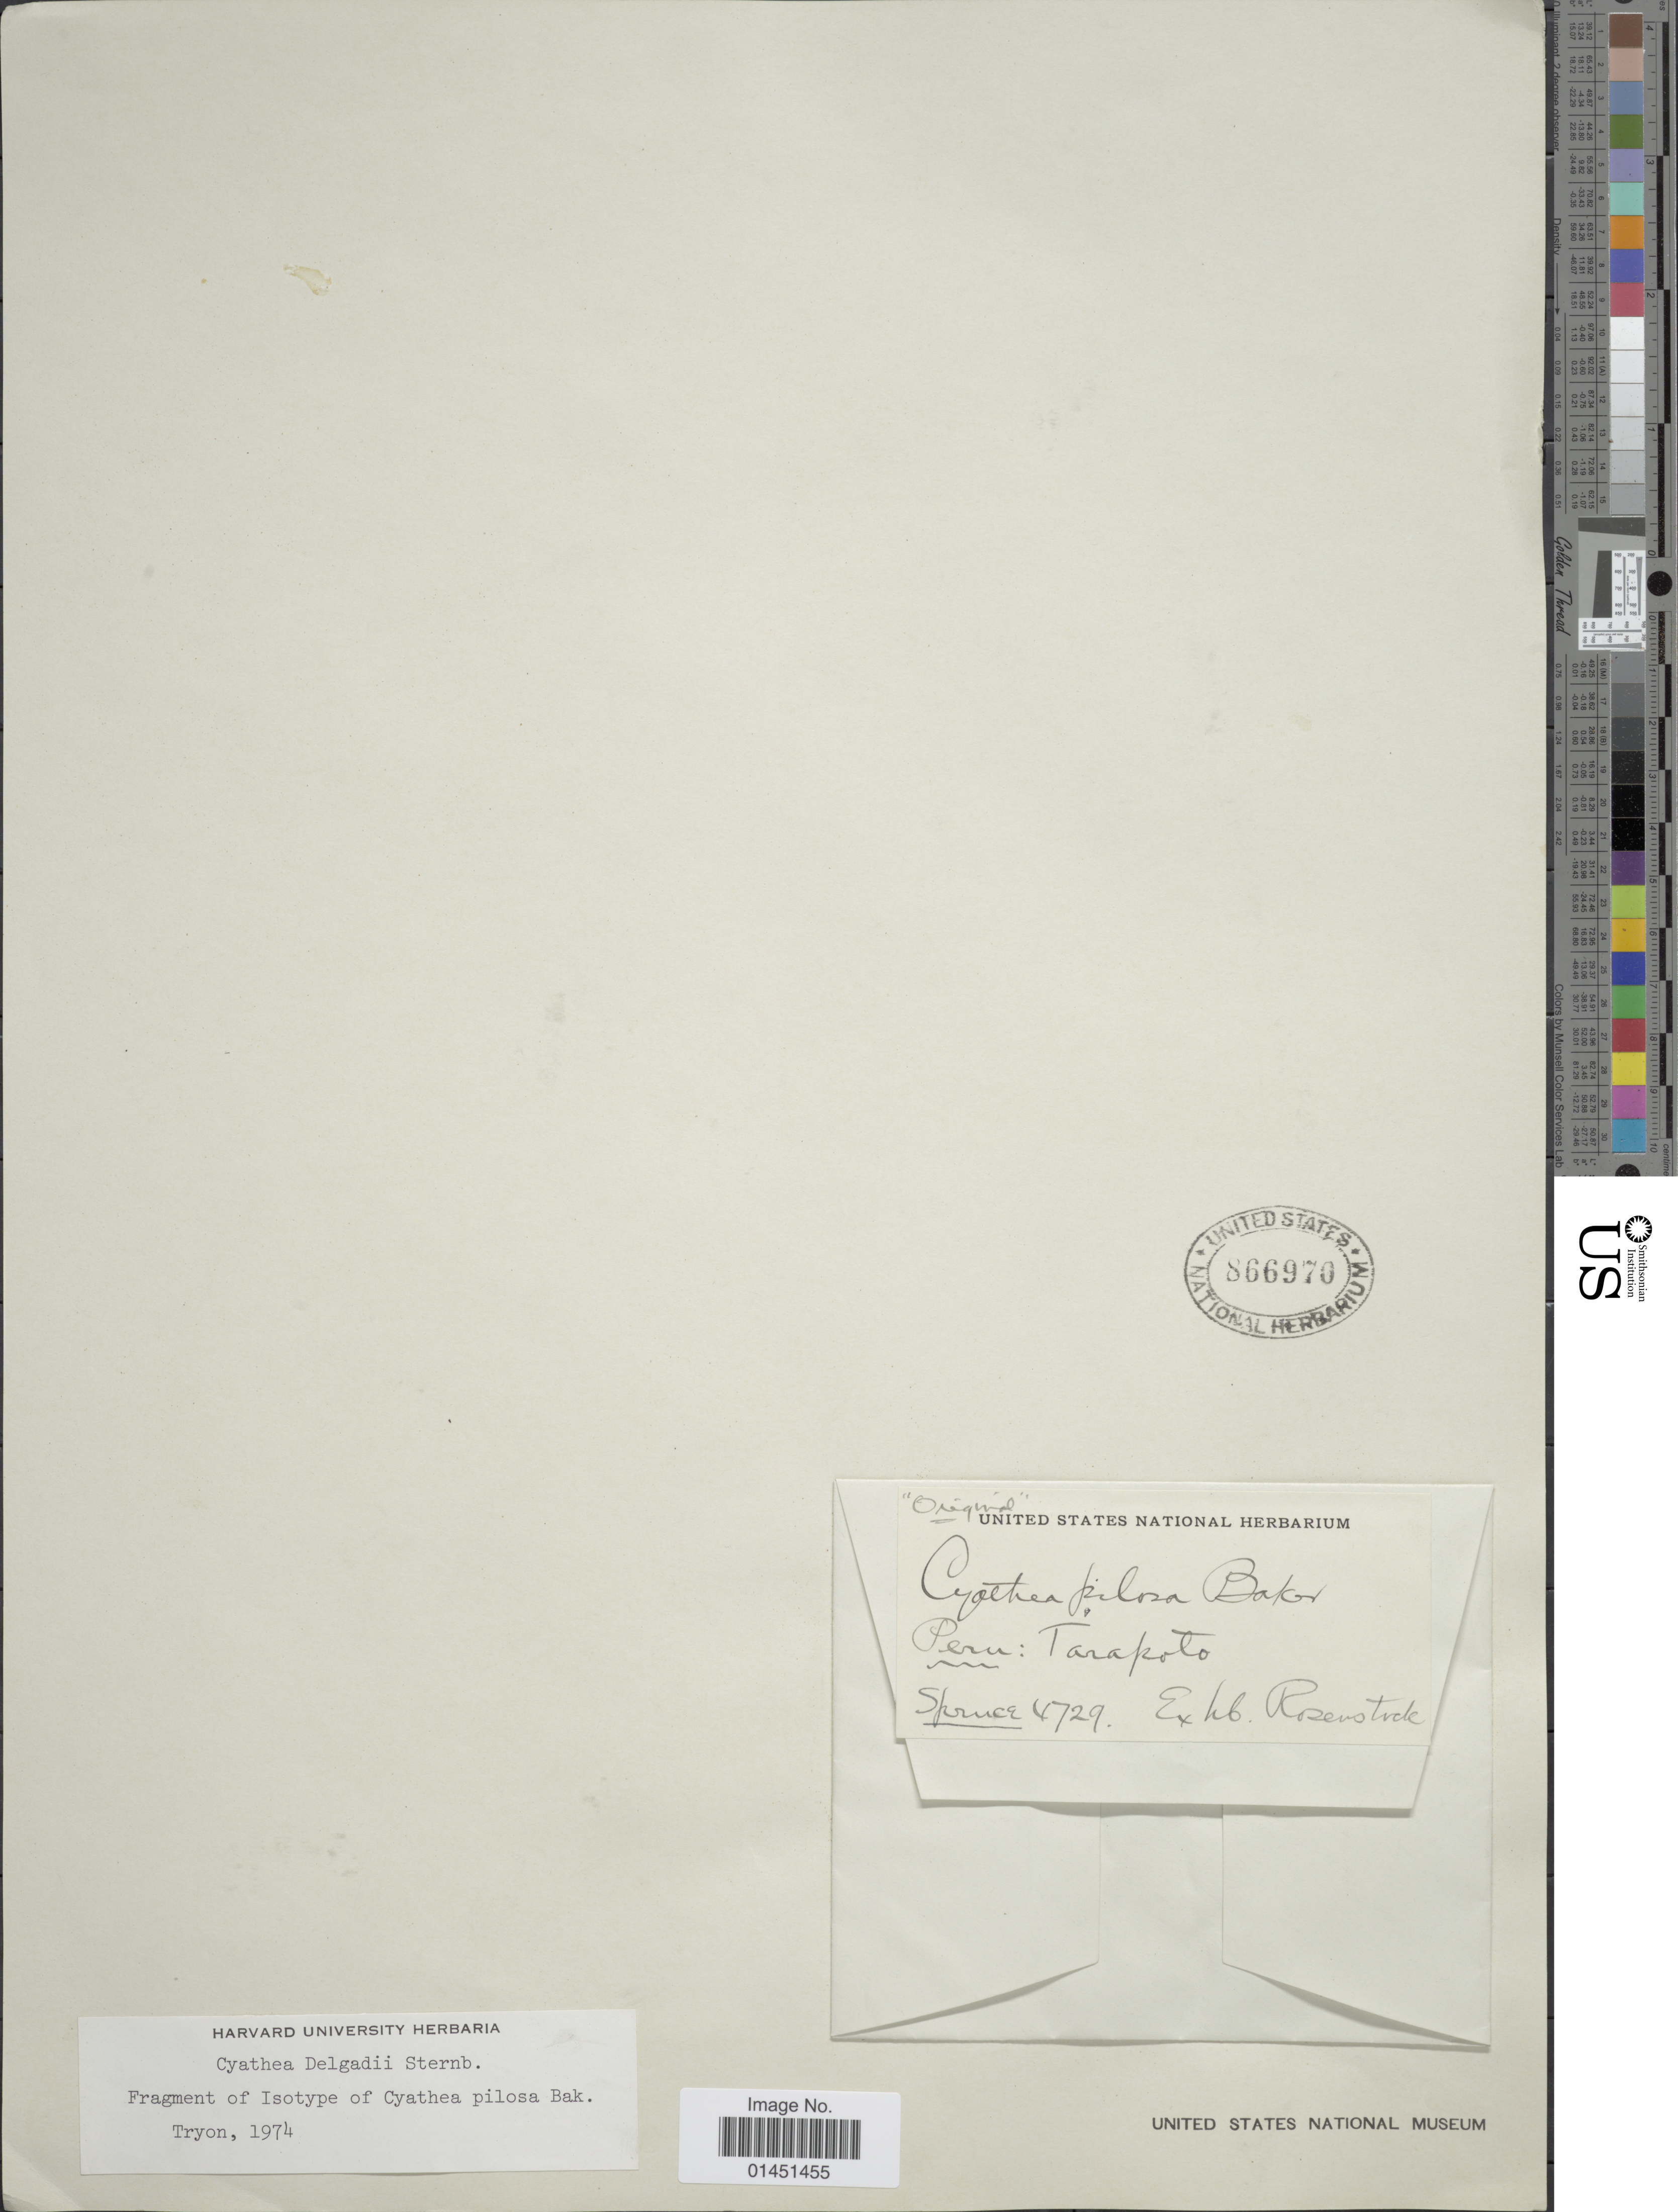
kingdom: Plantae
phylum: Tracheophyta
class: Polypodiopsida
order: Cyatheales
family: Cyatheaceae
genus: Cyathea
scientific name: Cyathea delgadii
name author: Pohl ex Sternb.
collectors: R. Spruce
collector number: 4729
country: Peru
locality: Tarapoto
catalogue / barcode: US 866970